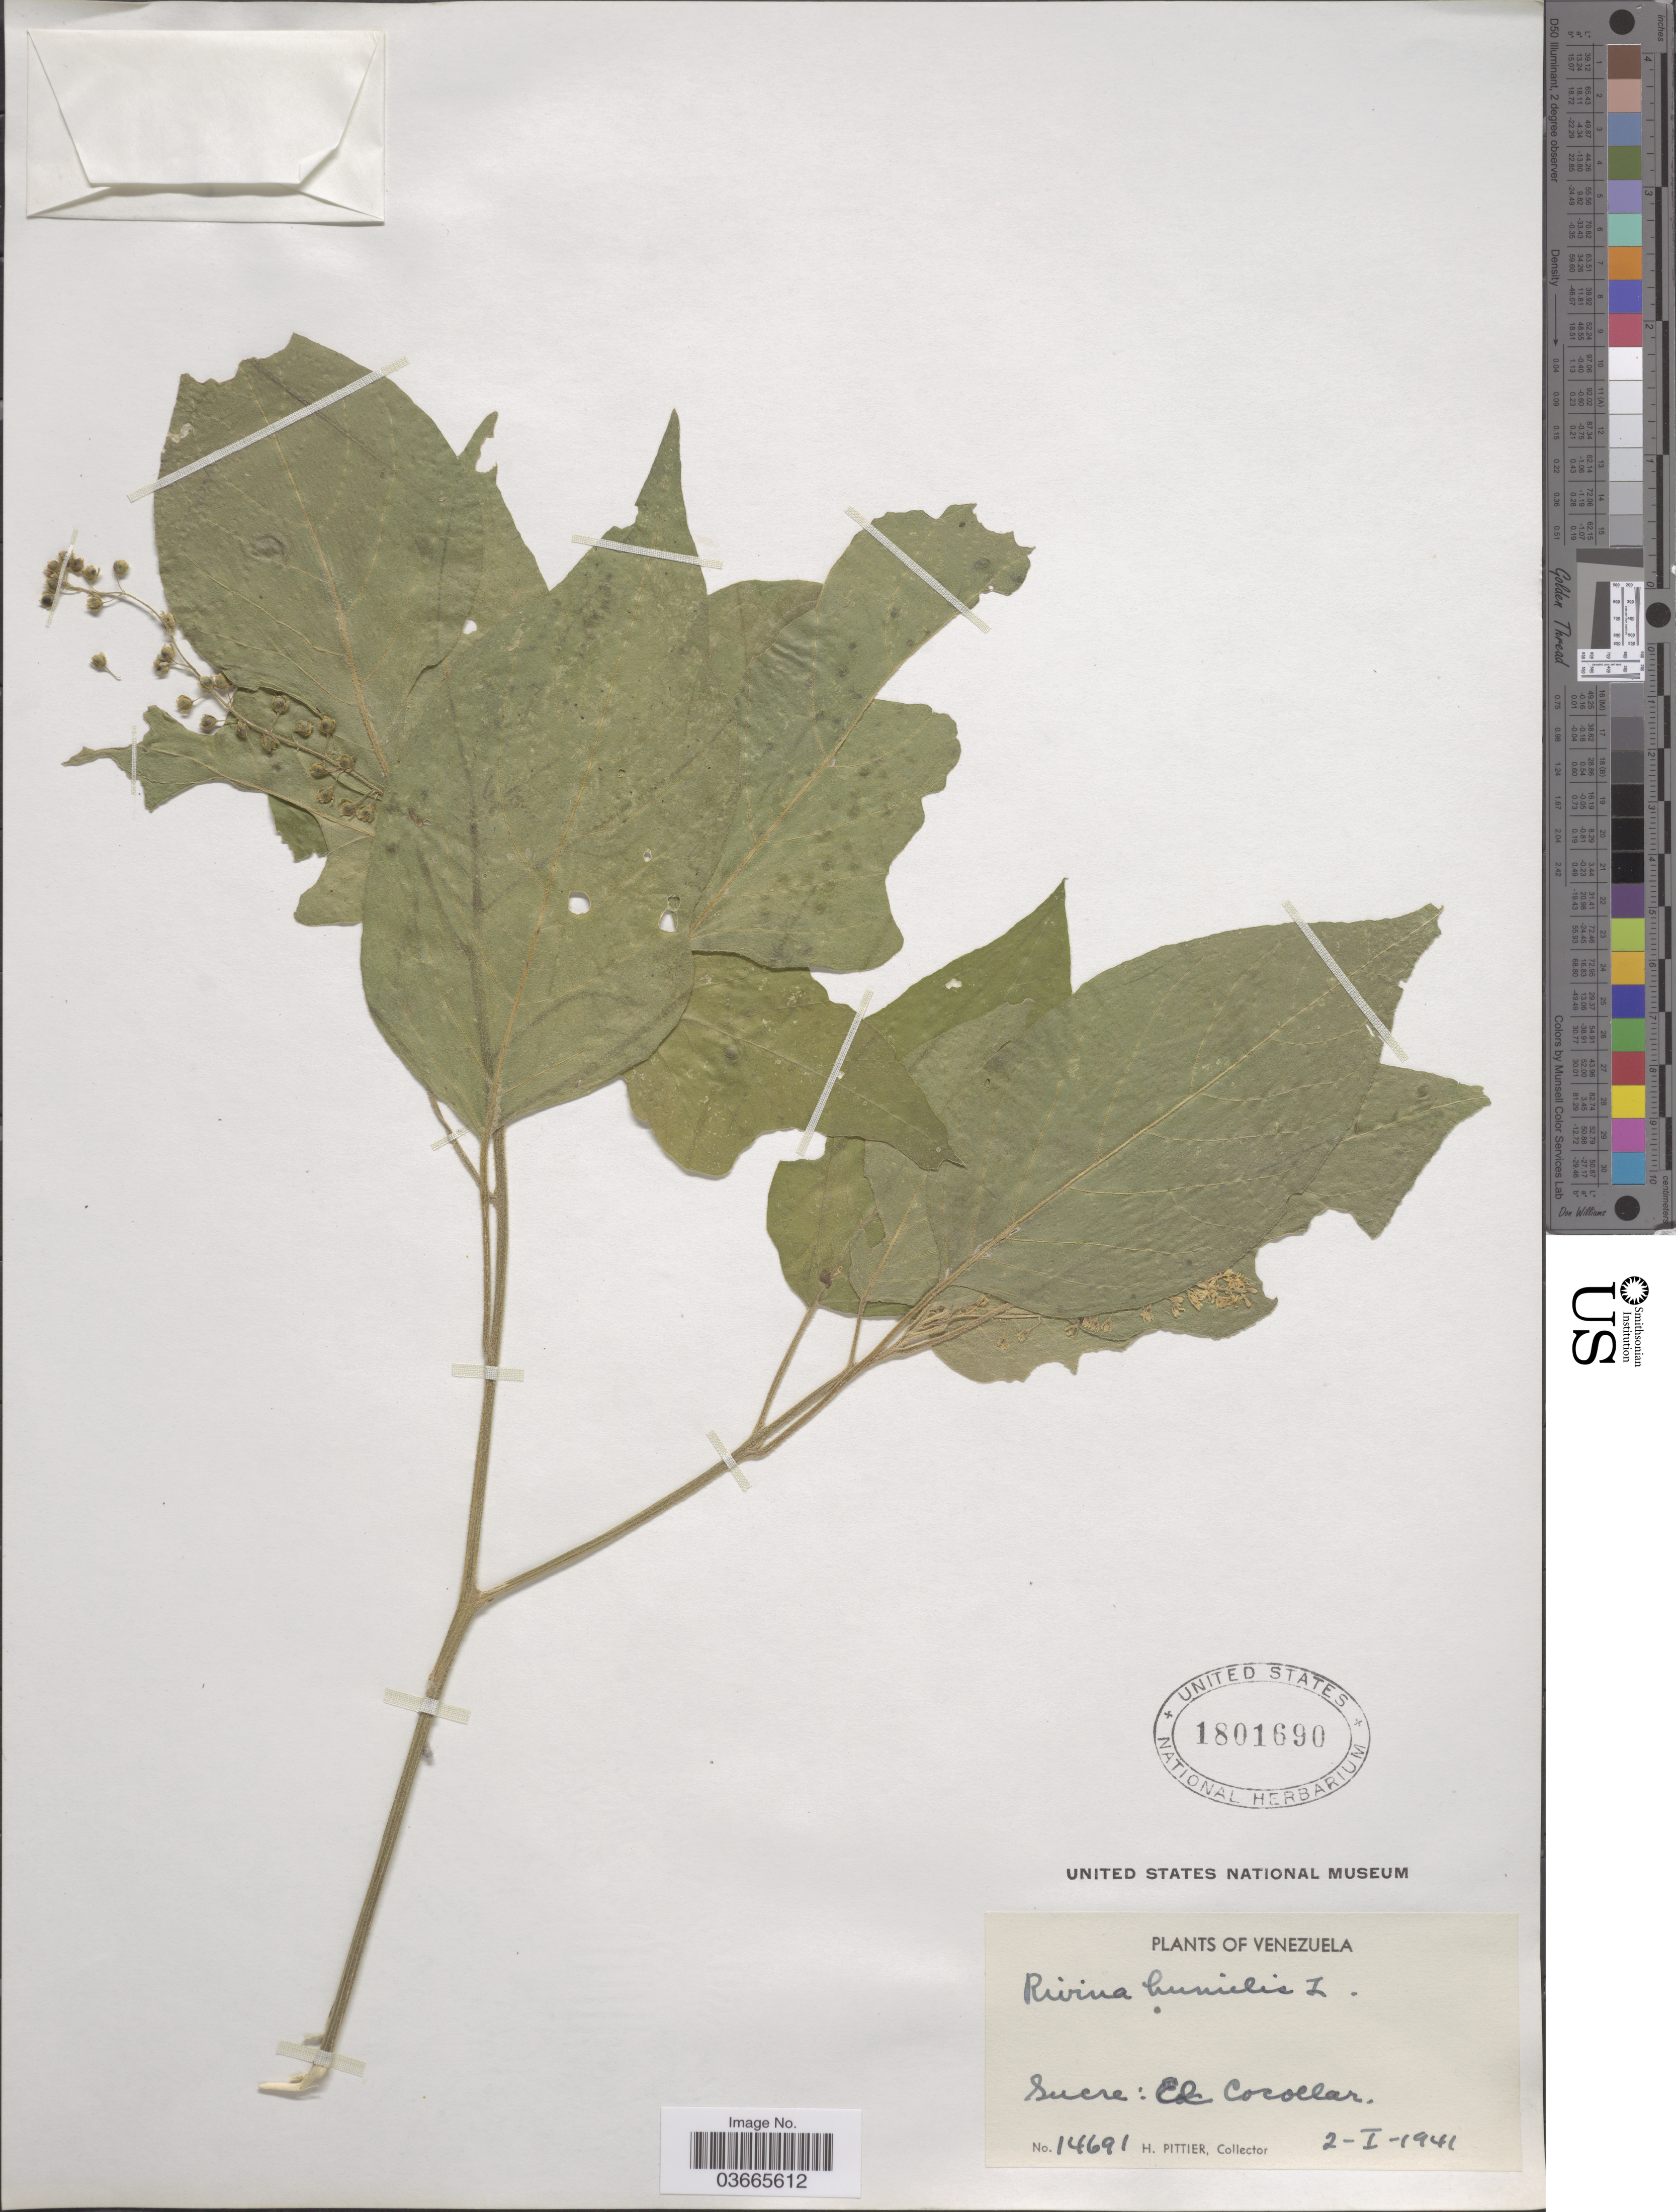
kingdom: Plantae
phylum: Tracheophyta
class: Magnoliopsida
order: Caryophyllales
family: Phytolaccaceae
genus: Rivina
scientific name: Rivina humilis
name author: L.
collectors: H. F. Pittier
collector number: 14691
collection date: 1941-01-02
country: Venezuela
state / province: Sucre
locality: El Cocollar.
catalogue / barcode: US 1801690